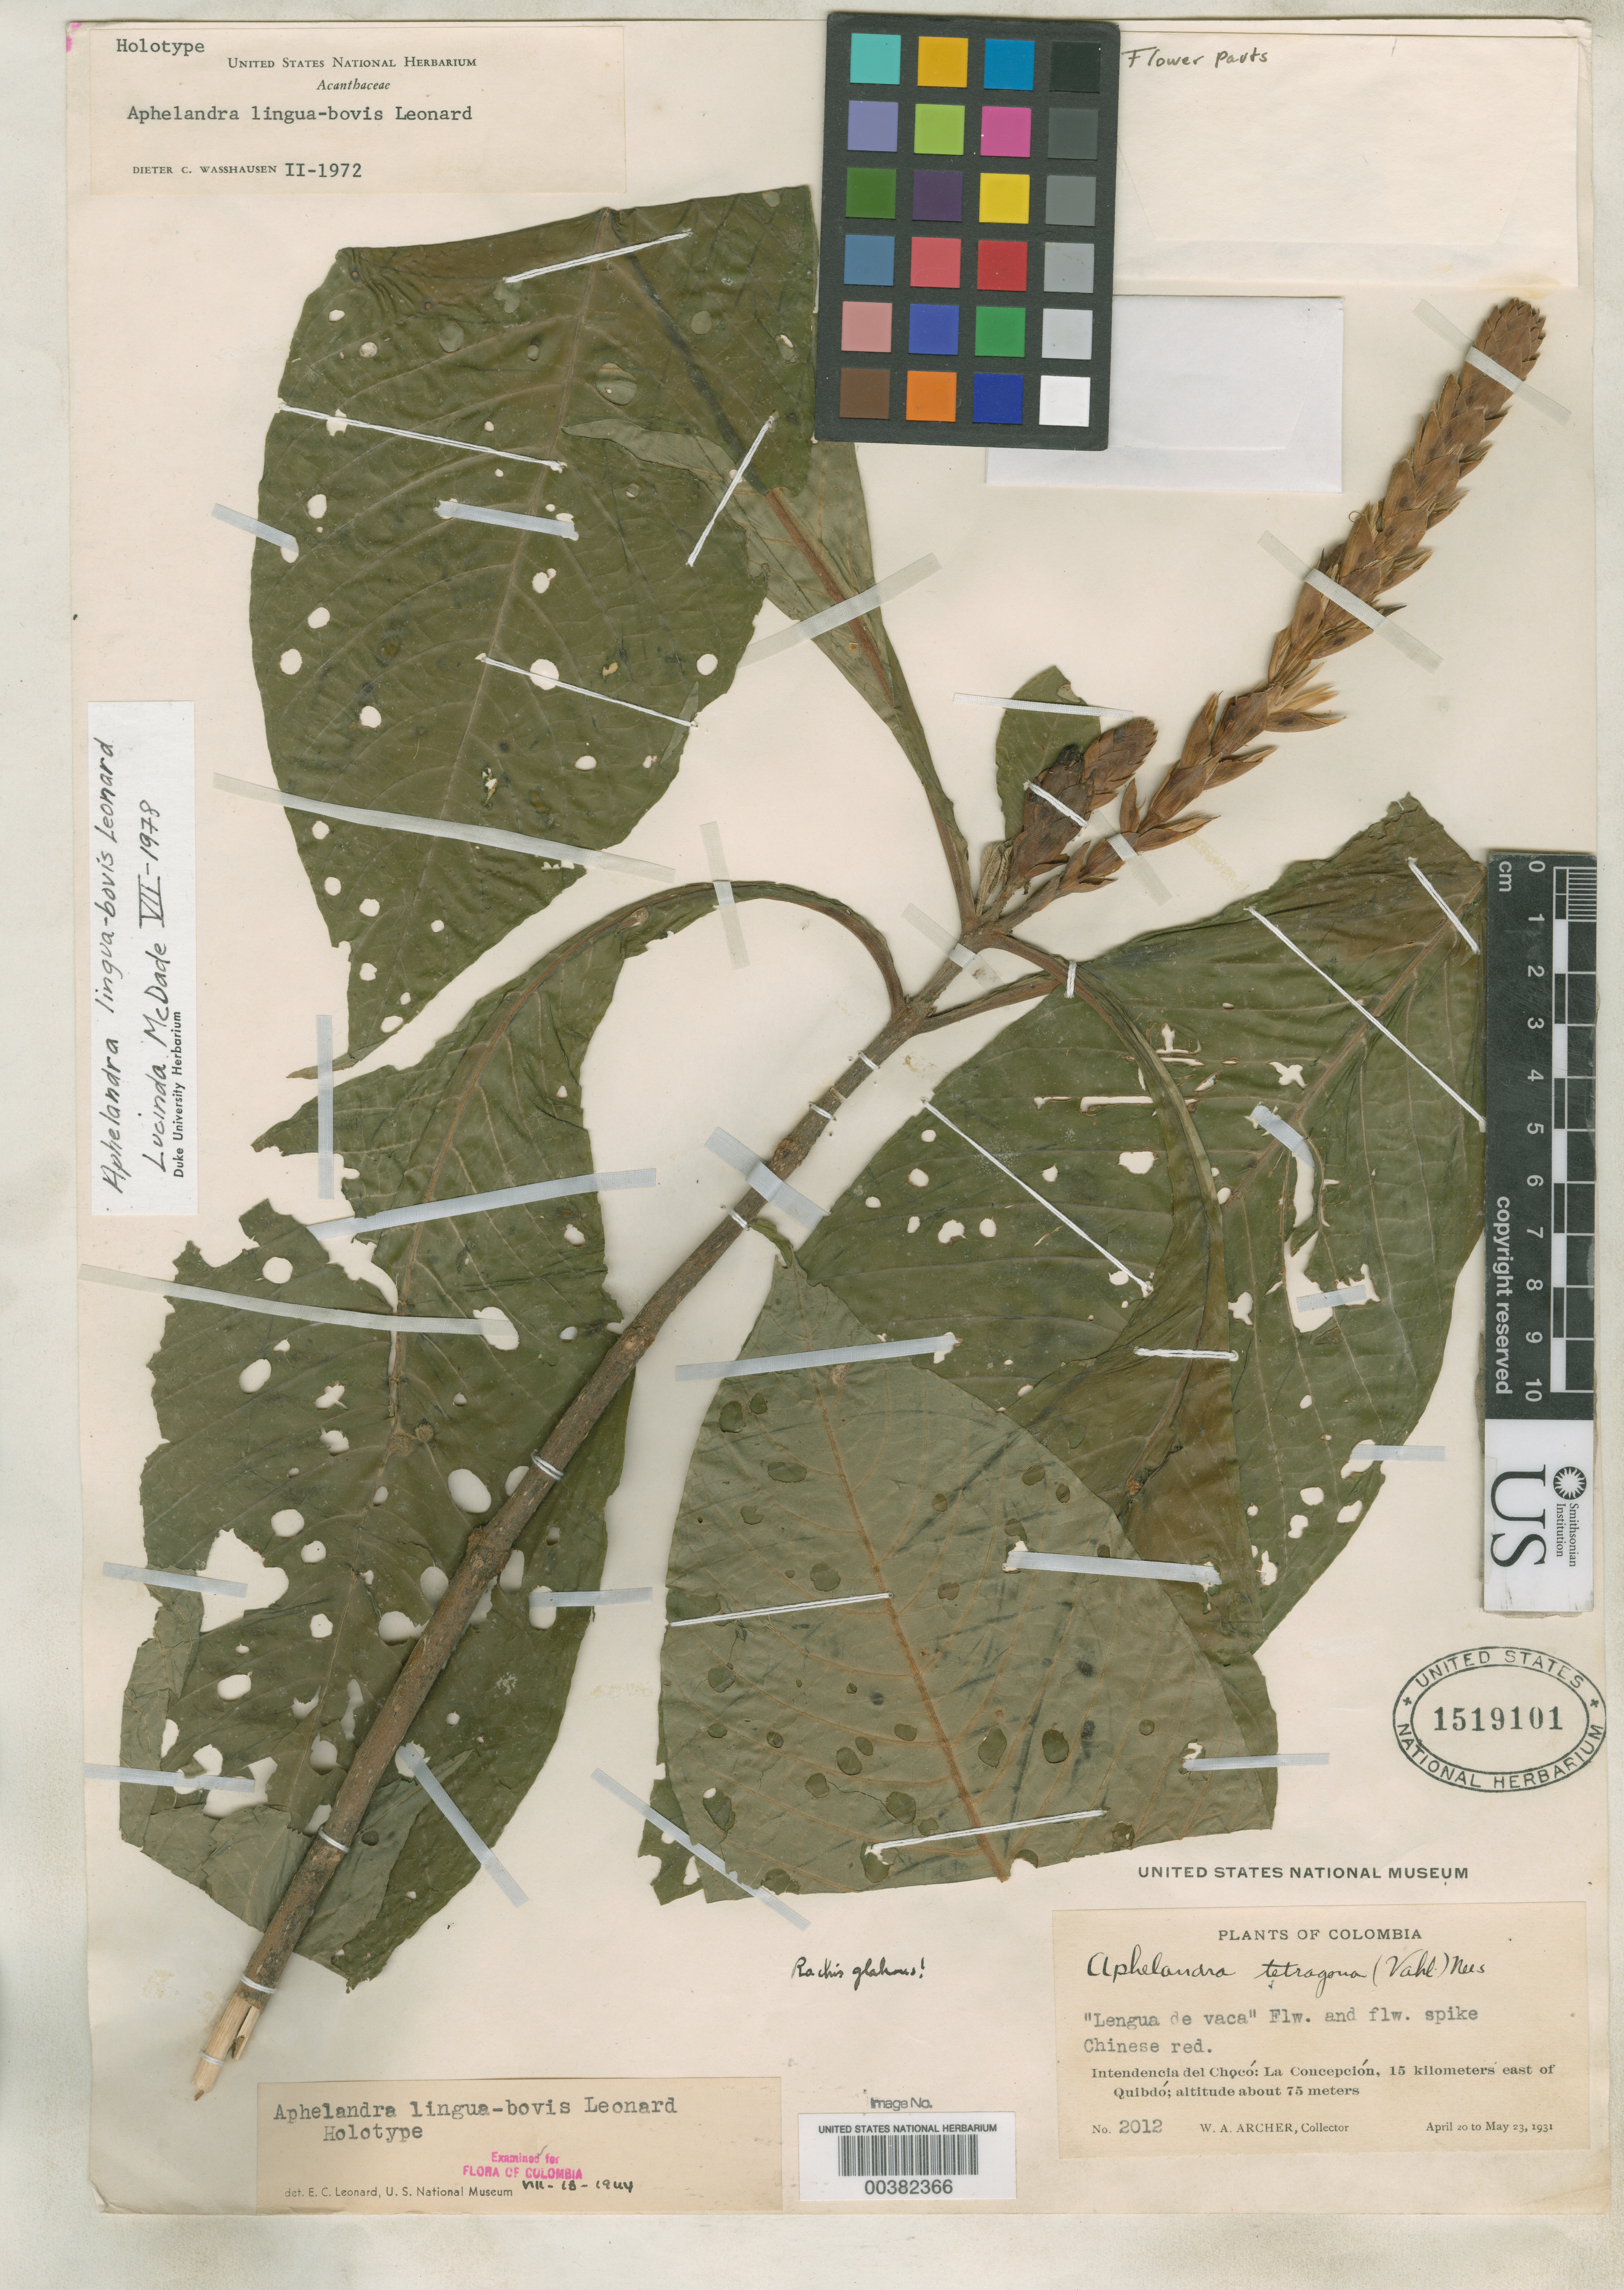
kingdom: Plantae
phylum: Tracheophyta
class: Magnoliopsida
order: Lamiales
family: Acanthaceae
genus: Aphelandra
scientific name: Aphelandra lingua-bovis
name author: Leonard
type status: Holotype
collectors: W. A. Archer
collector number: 2012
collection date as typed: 20 Apr 1931 to 23 May 1931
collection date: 1931-04-20/1931-05-23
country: Colombia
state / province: Chocó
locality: La Concepcion, 15 km E of Quibdo.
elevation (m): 75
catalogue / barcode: US 1519101